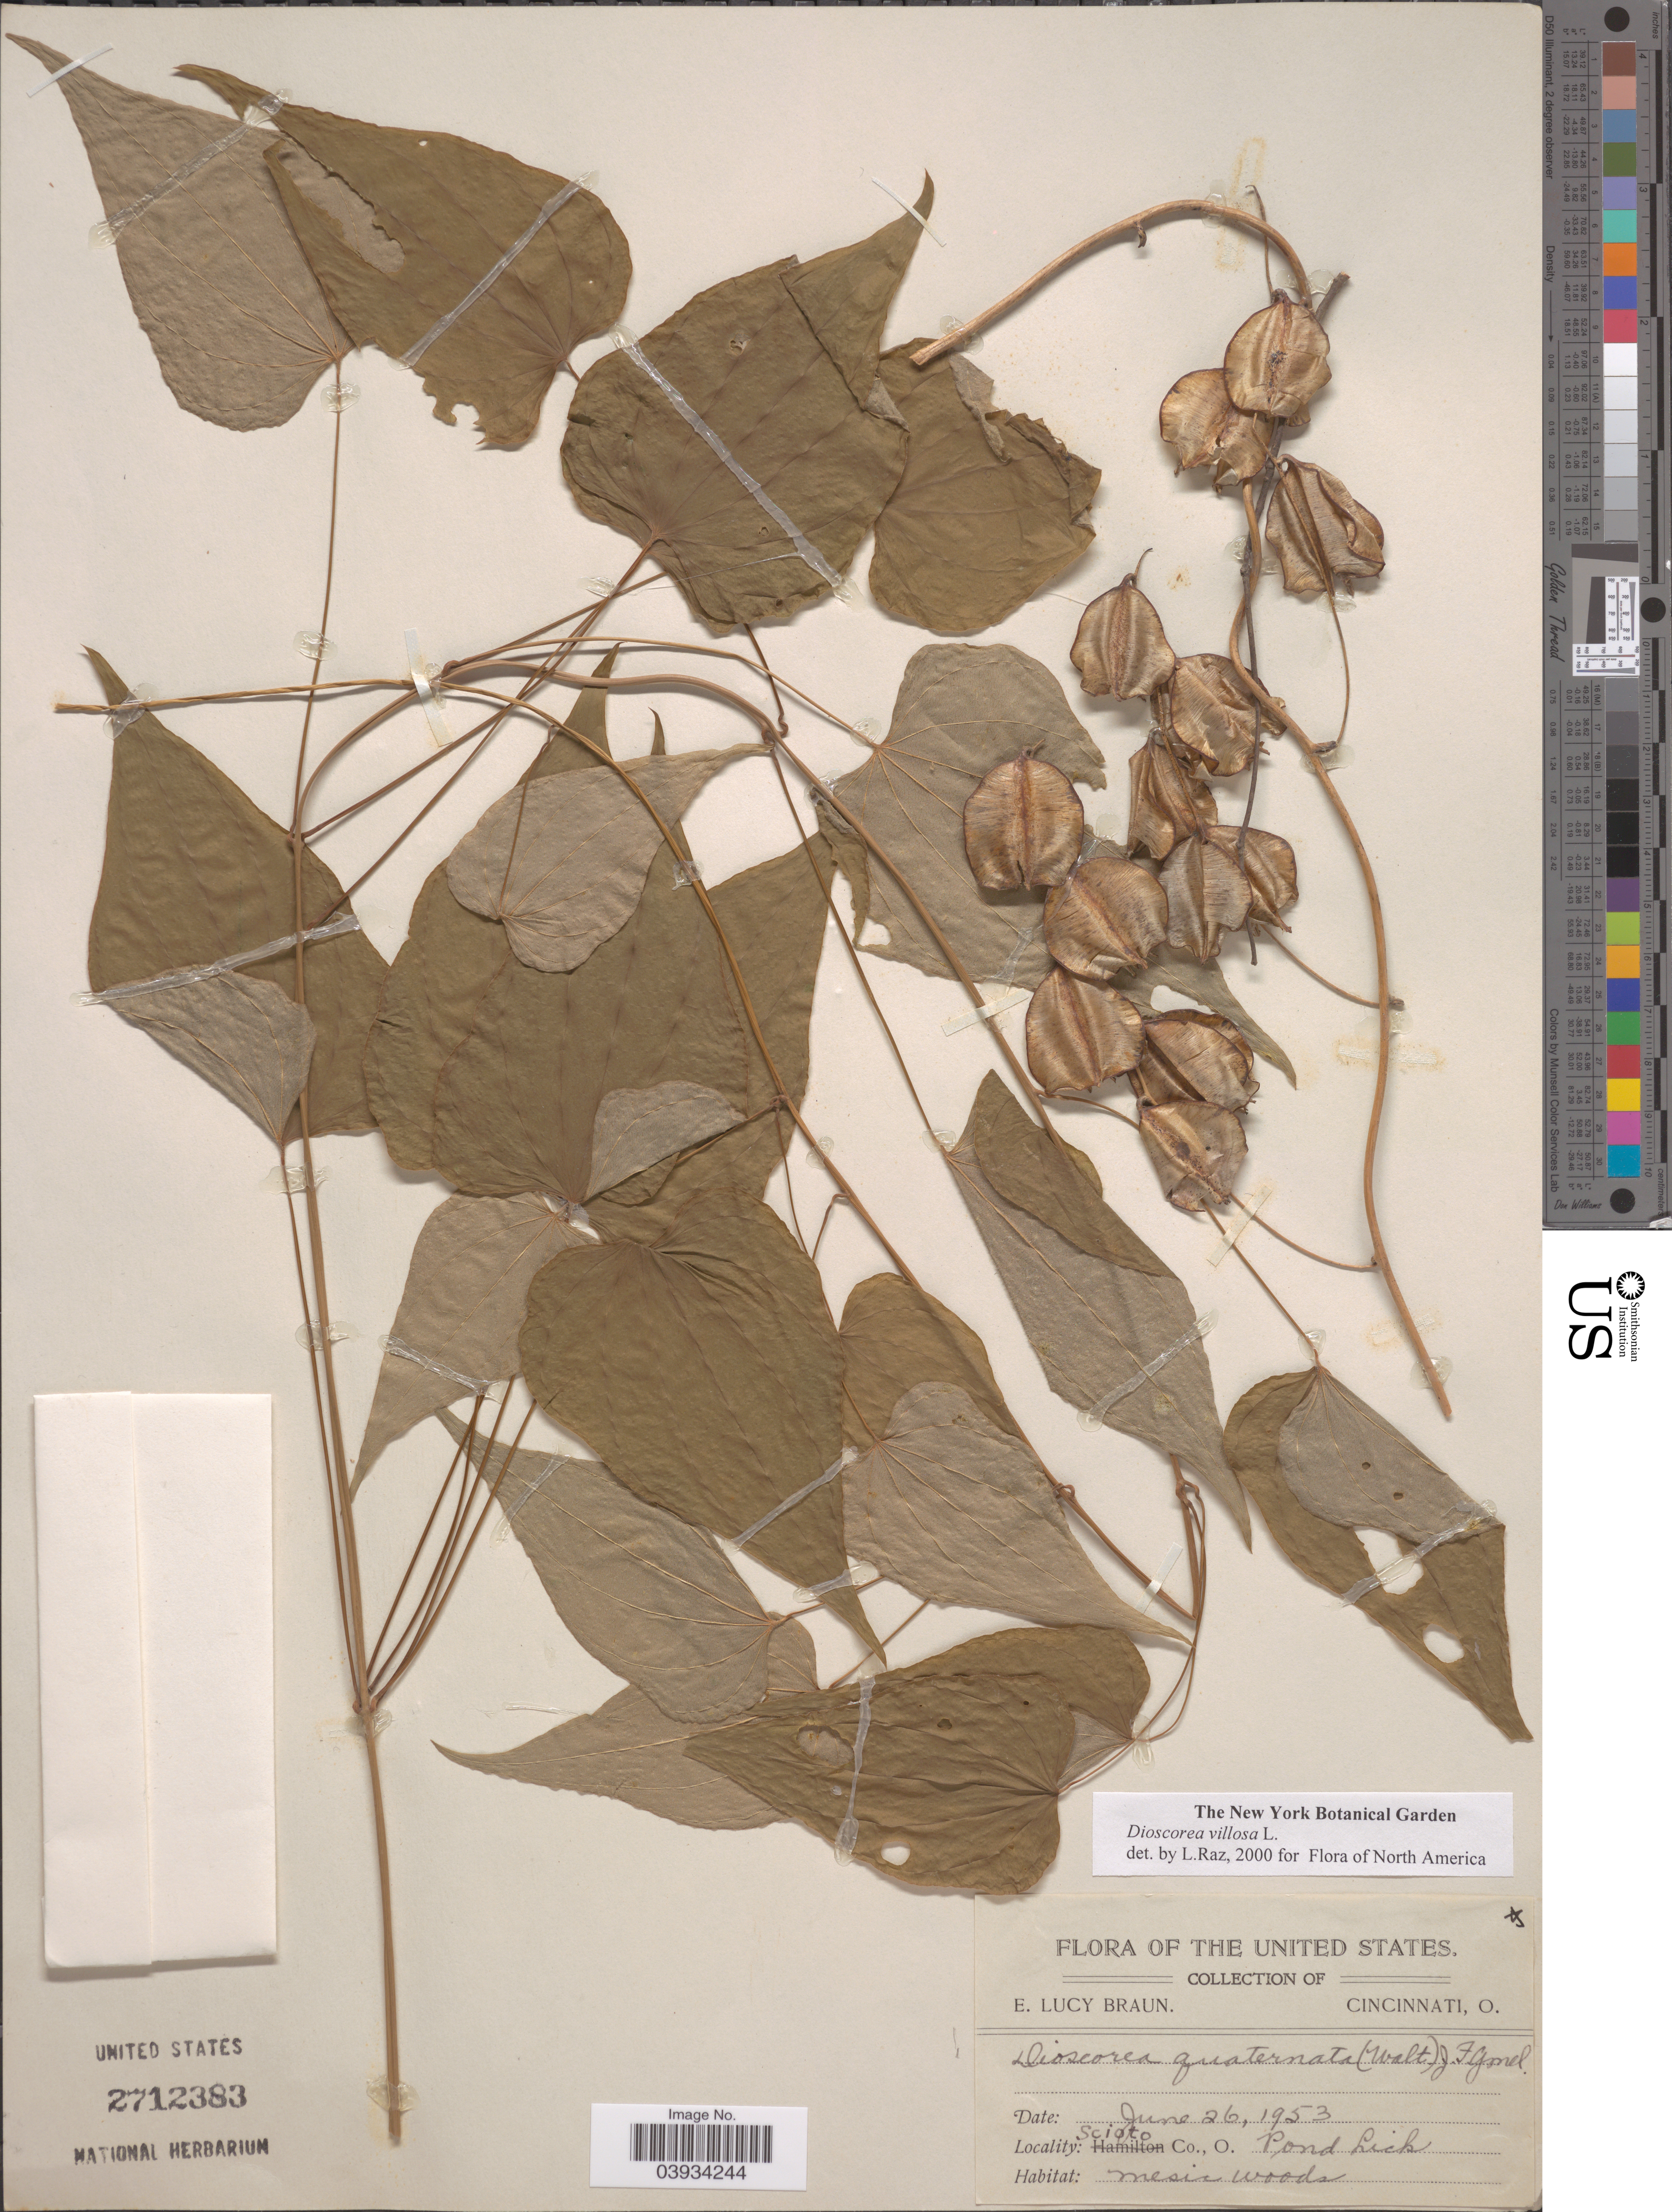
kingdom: Plantae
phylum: Tracheophyta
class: Liliopsida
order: Dioscoreales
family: Dioscoreaceae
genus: Dioscorea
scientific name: Dioscorea villosa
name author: L.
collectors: E. L. Braun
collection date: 1953-06-26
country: United States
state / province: Ohio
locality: Scioto Co., Pond Lick.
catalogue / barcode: US 2712383